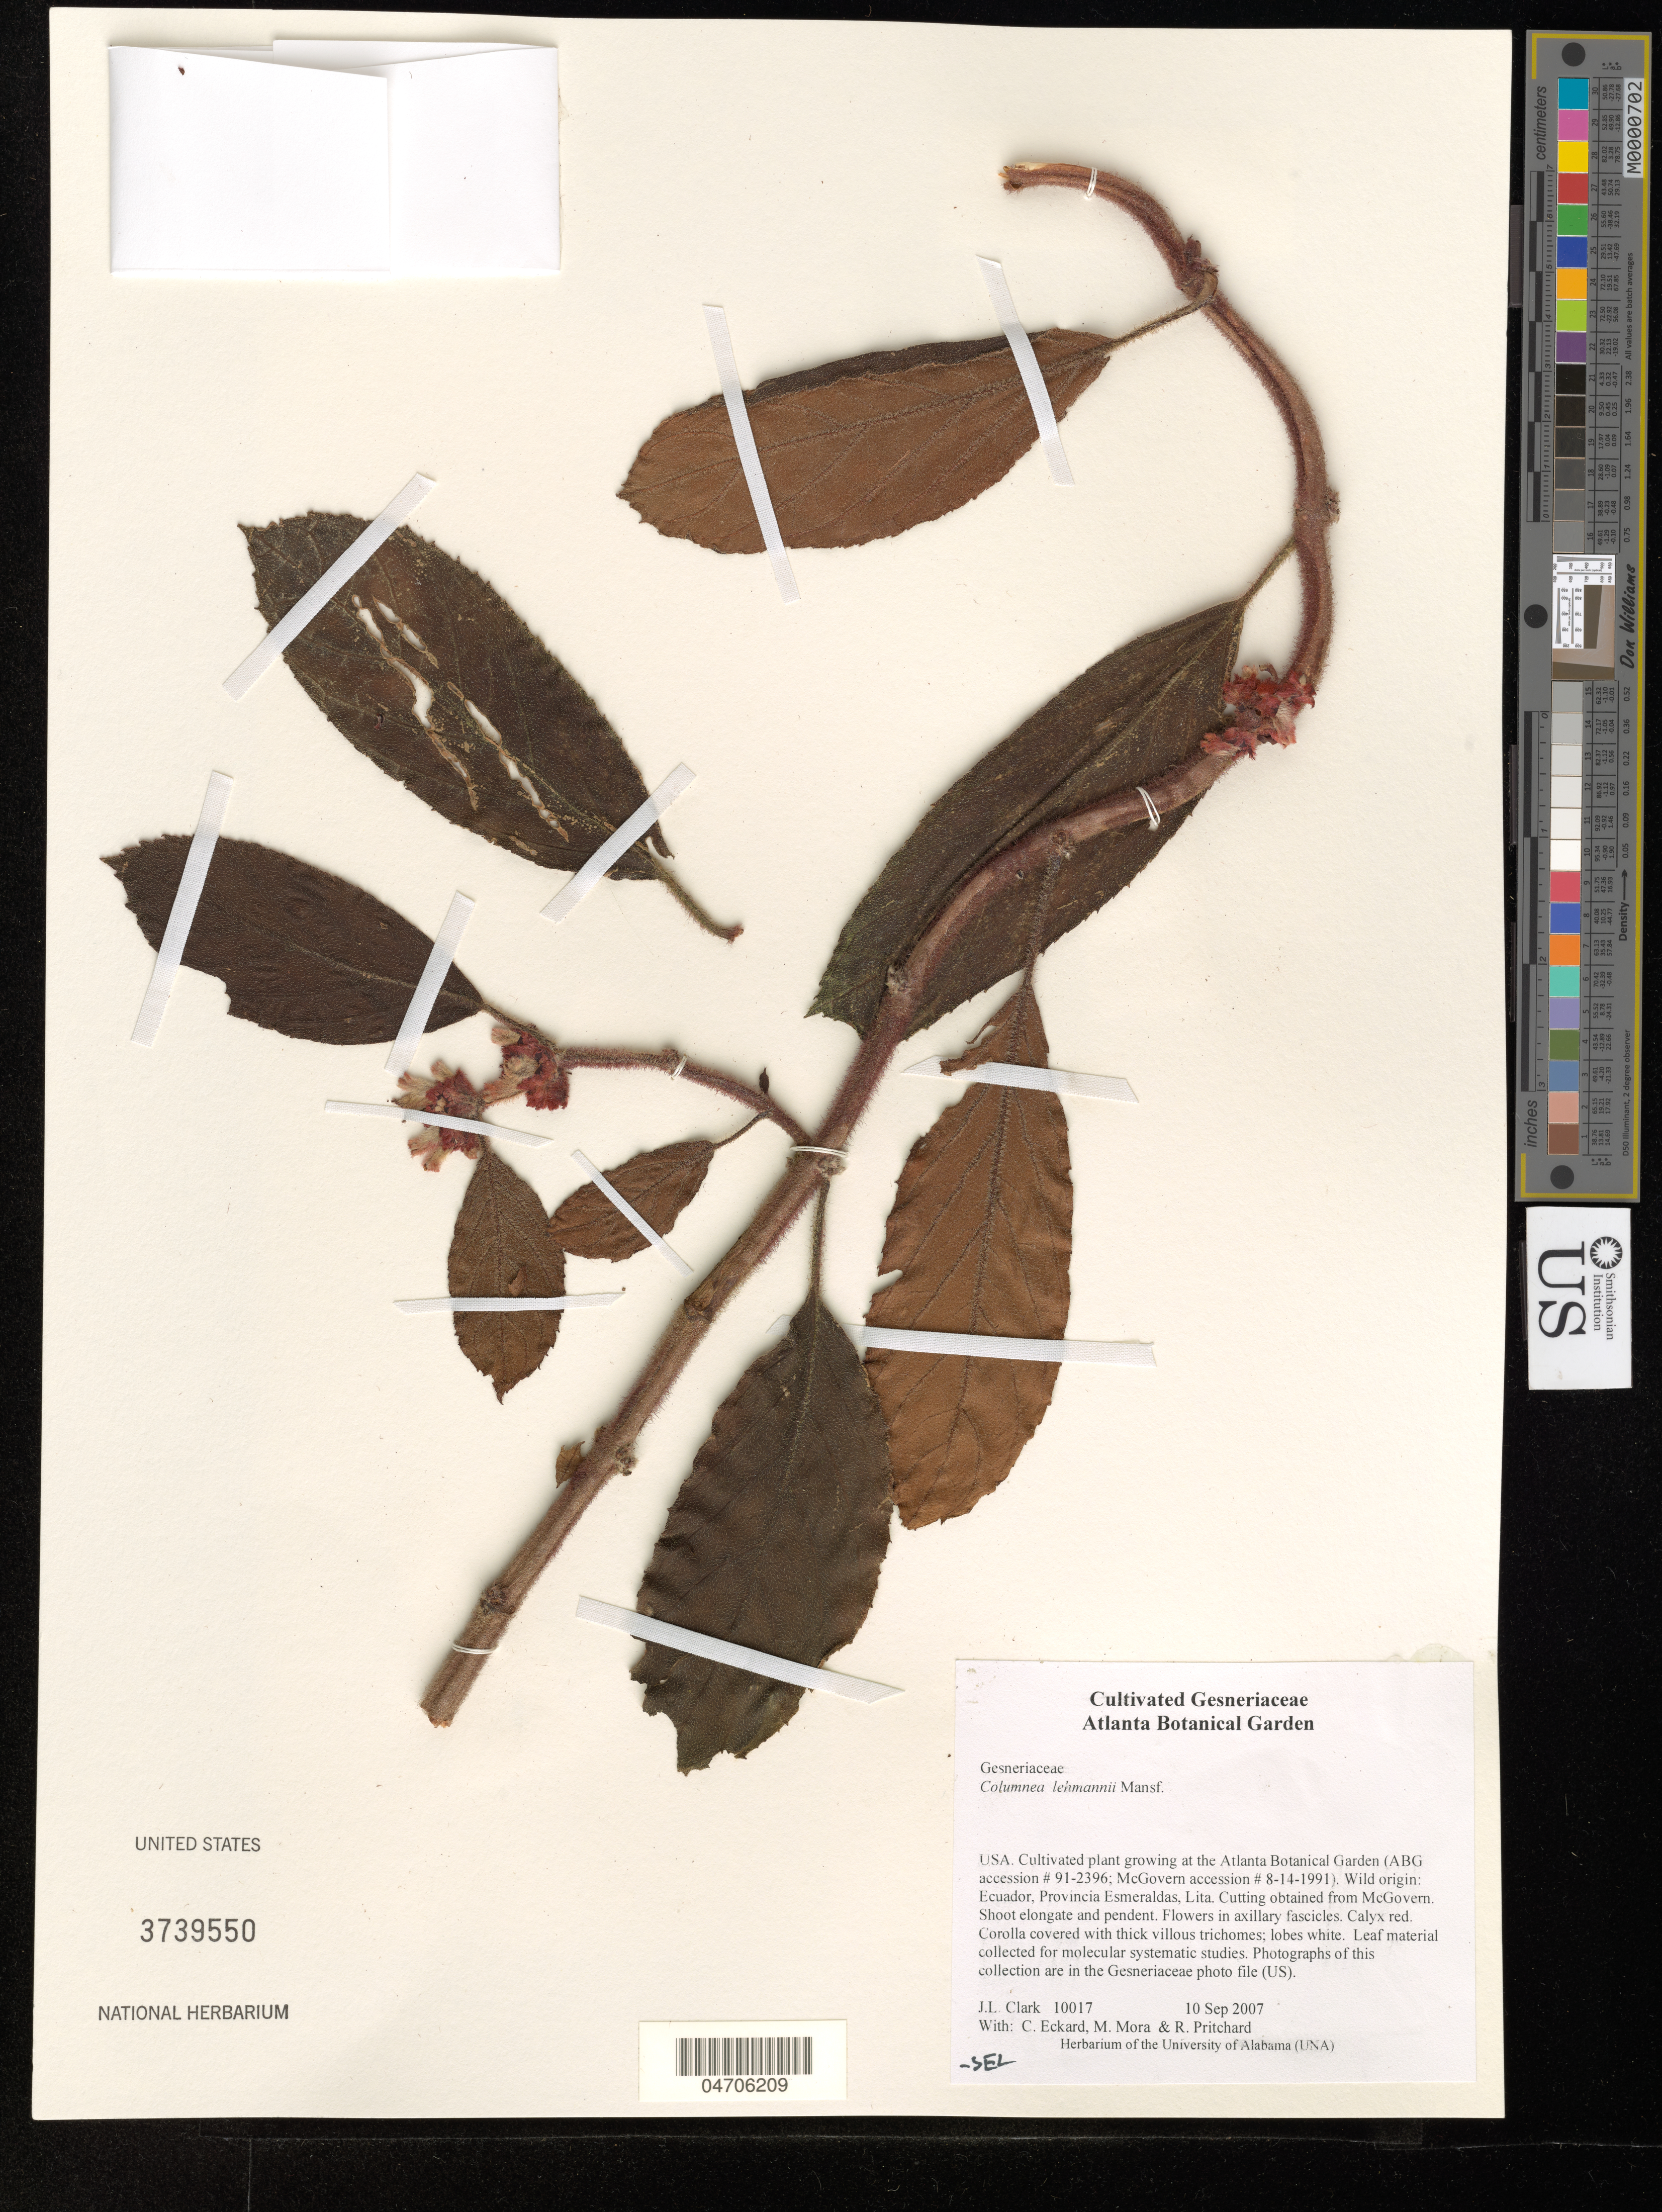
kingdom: Plantae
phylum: Tracheophyta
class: Magnoliopsida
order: Lamiales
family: Gesneriaceae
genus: Columnea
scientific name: Columnea herthae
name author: Mansf.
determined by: Clark, J. L.; Skog, Laurence E.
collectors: J. L. Clark, C. Eckard, M. Mora & R. Pritchard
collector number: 10017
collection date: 2007-09-10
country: United States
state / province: Georgia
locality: At the Atlanta Botanical Garden (ABG accession # 91-2396; McGovern accession # 8-14-1991).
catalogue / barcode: US 3739550